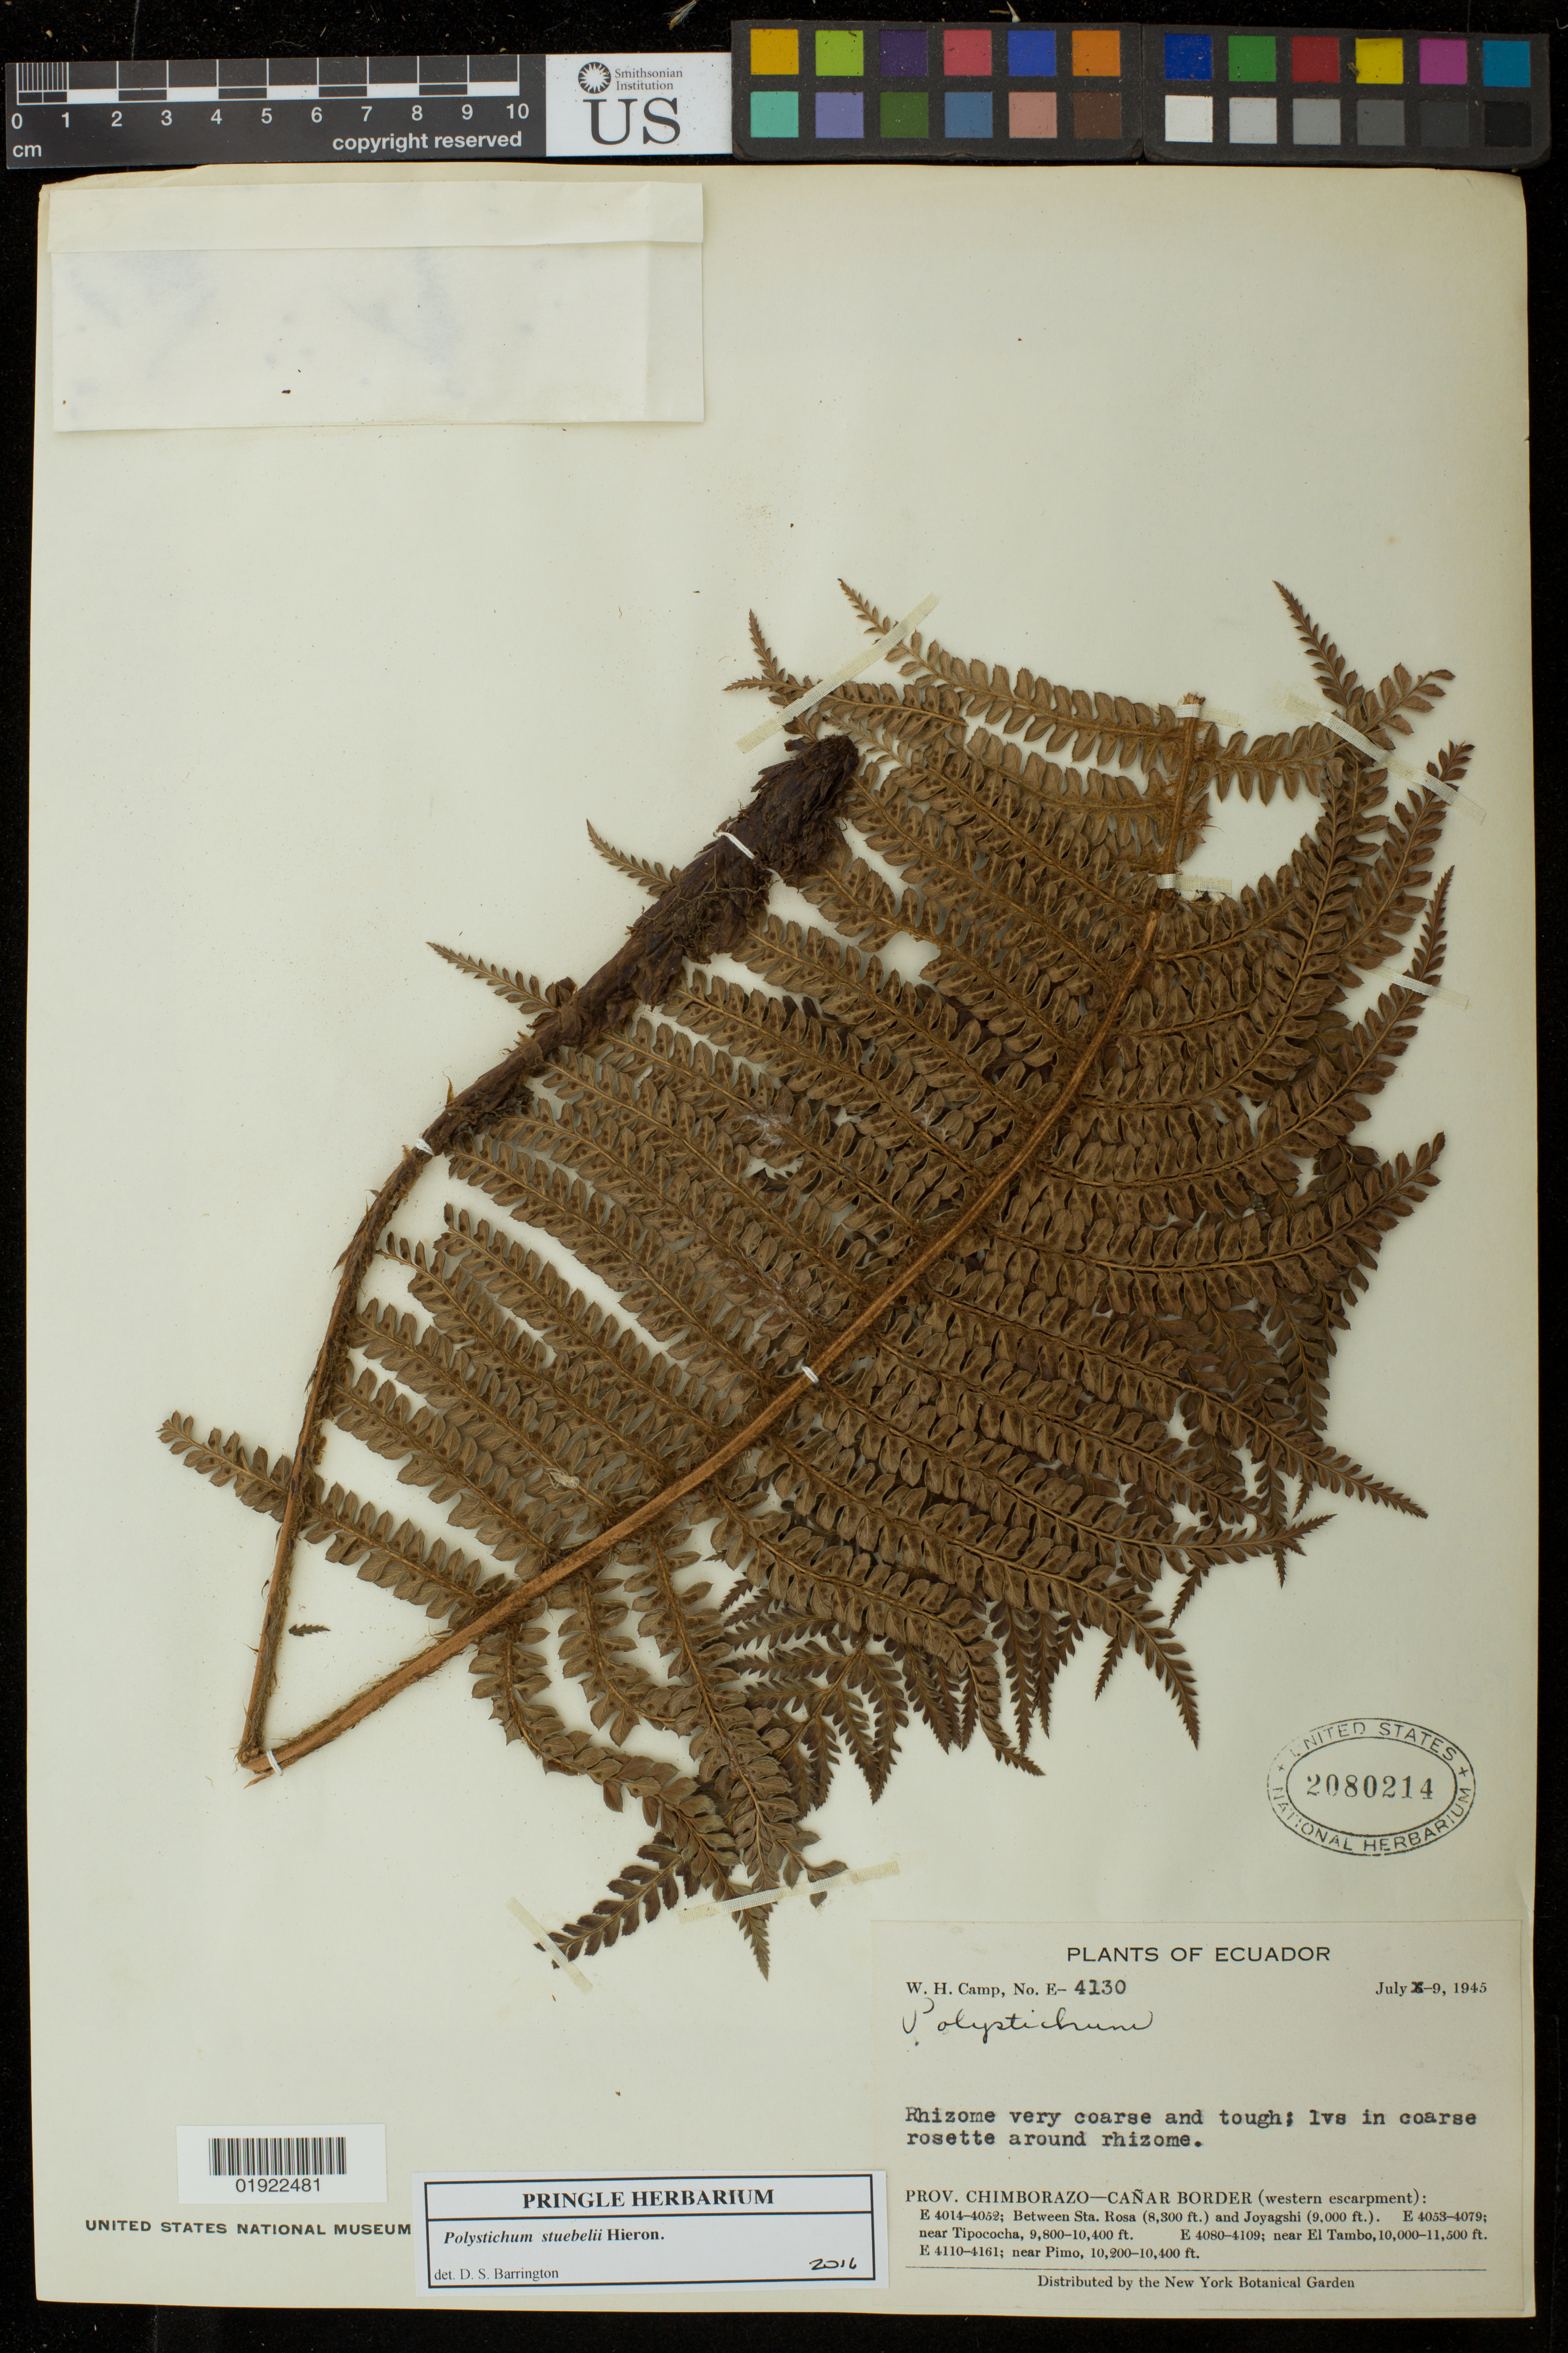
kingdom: Plantae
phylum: Tracheophyta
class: Polypodiopsida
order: Polypodiales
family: Dryopteridaceae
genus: Polystichum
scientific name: Polystichum steubelii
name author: Hieron.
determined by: Barrington, D. S., Curator (VT), University of Vermont (UNITED STATES)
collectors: W. H. Camp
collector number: E-4130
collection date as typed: July 9, 1945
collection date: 1945-07-09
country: Ecuador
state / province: Chimborazo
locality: Canar Border (western escarpment): E 4014-4052; Between Sta. Rosa (8,300 ft.) and Joyagshi (9,000 ft.). E 4053-4079; near Tipococha, 9,800-10,400 ft. E4080-4109; near El Tambo, 10,000-11,500 ft. E4110-4161; near Pimo, 10,200-10,400 ft.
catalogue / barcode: US 2080214